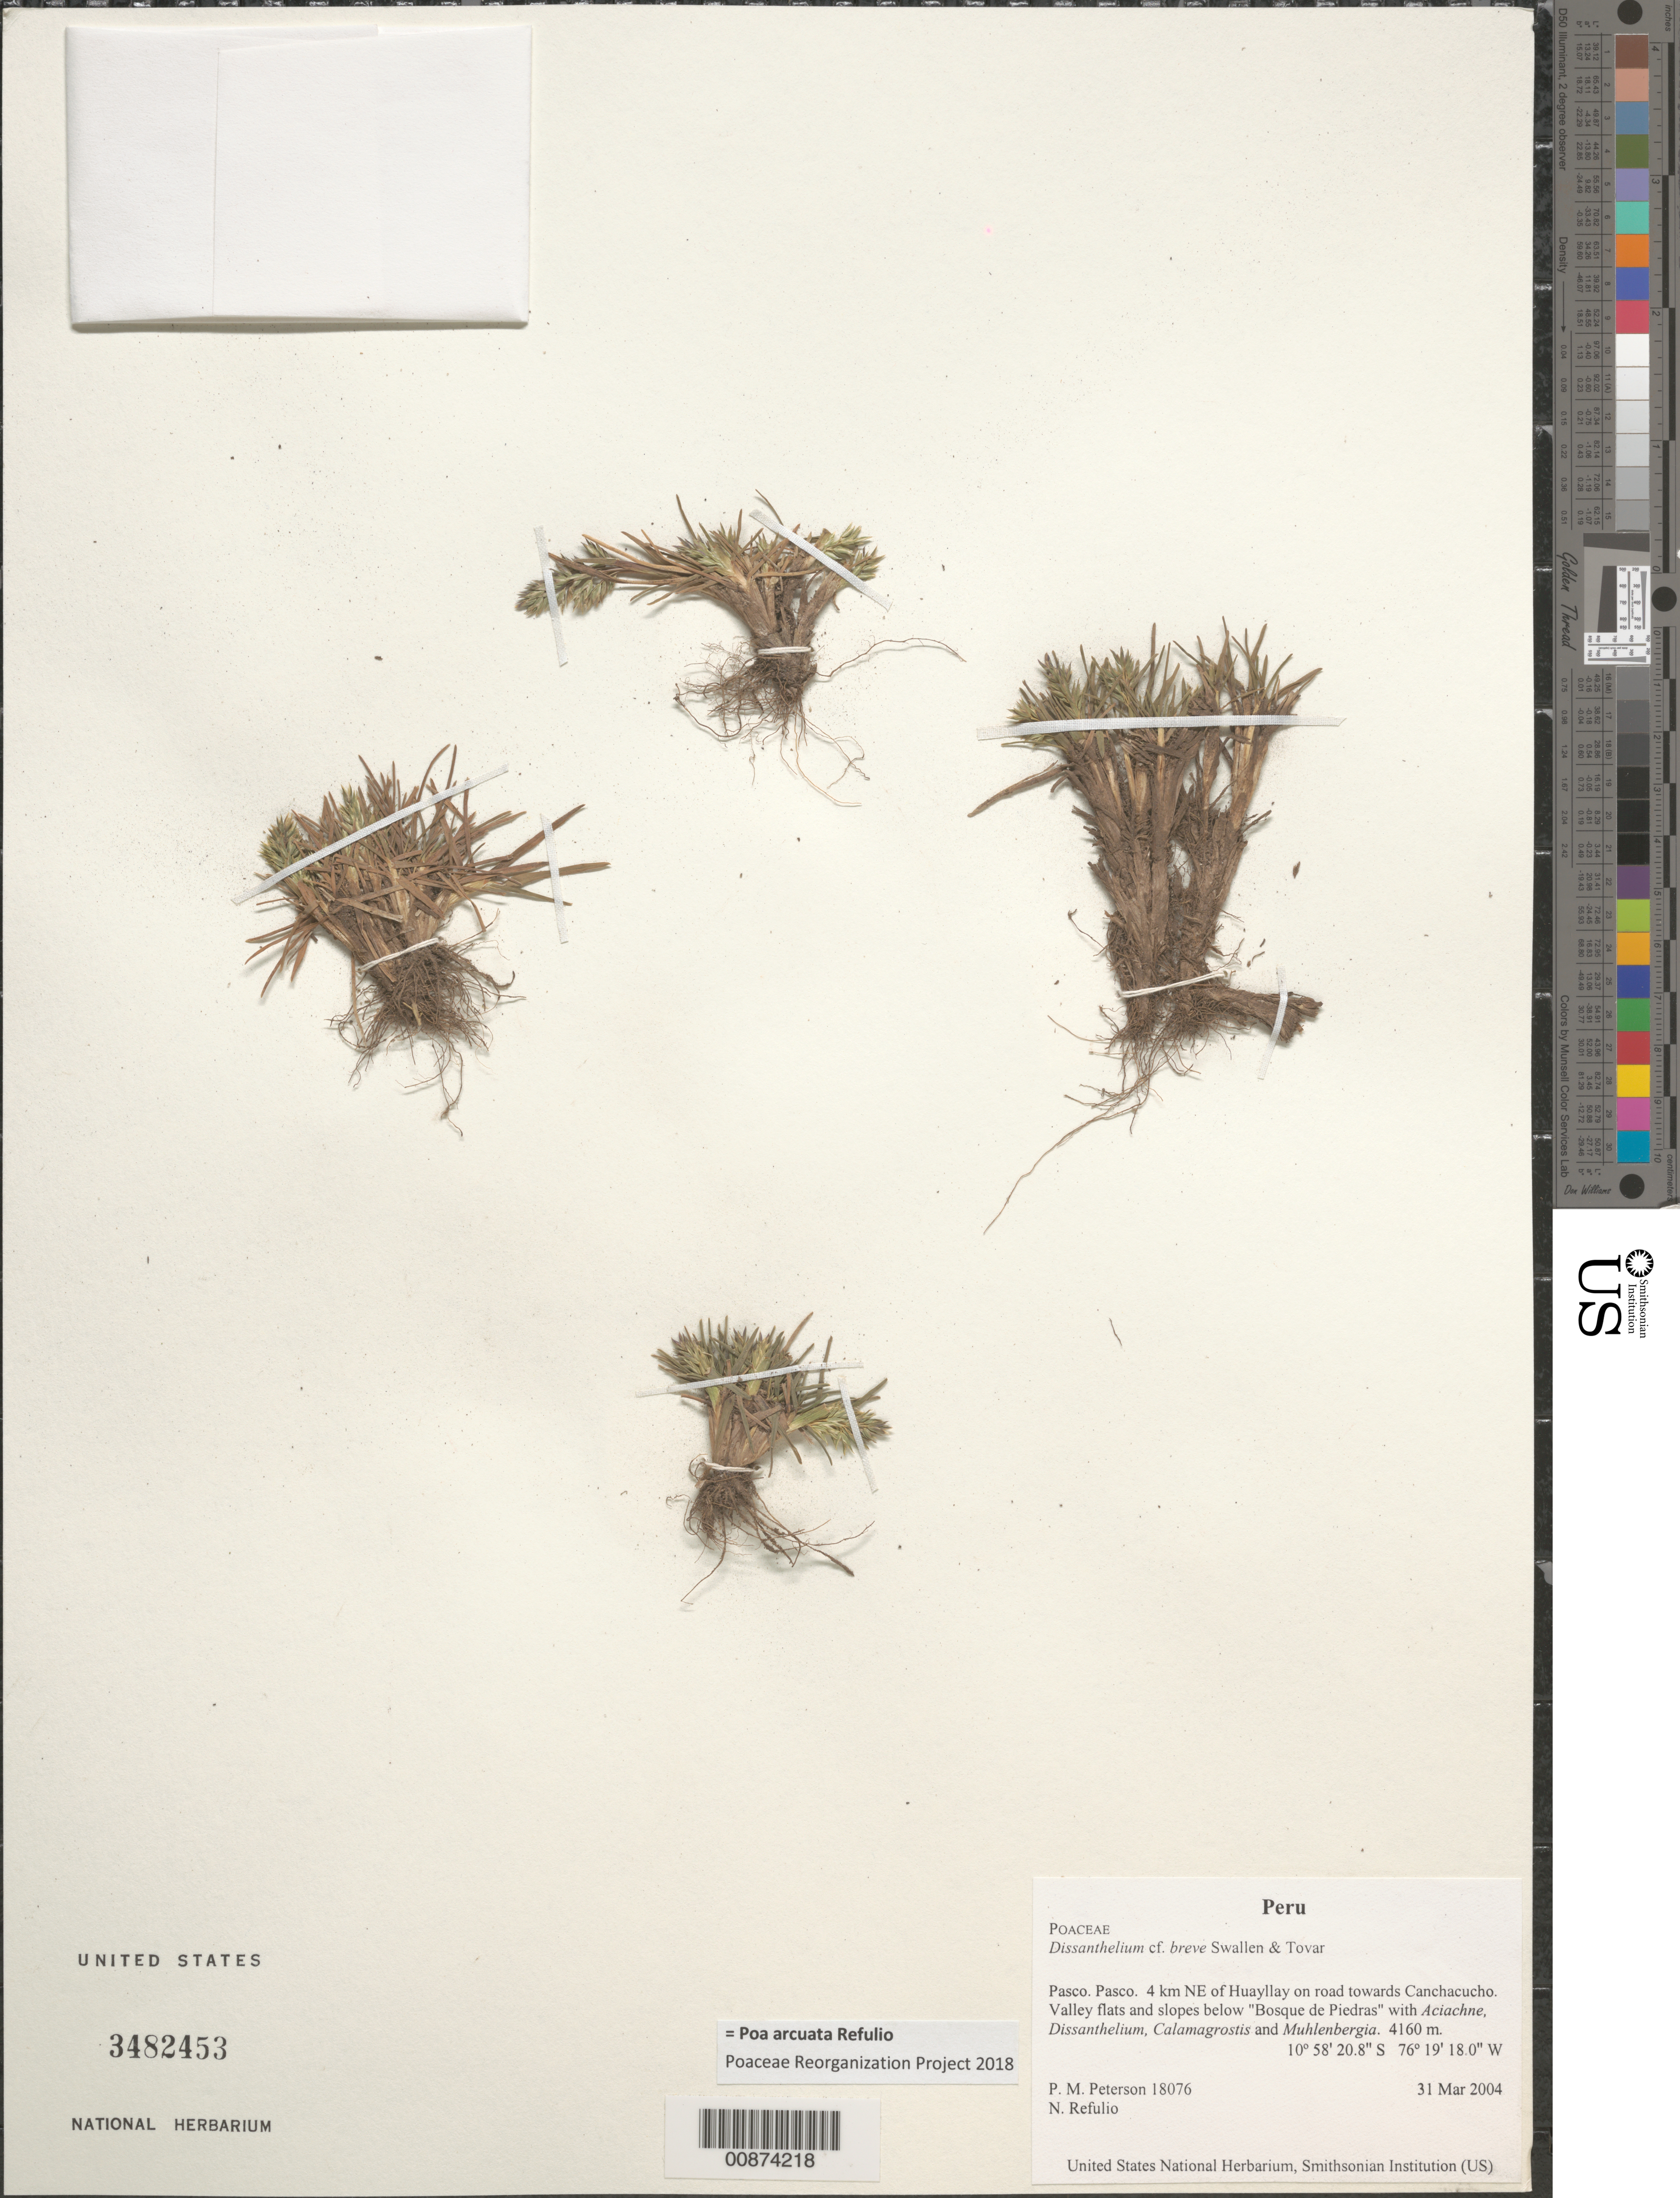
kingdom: Plantae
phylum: Tracheophyta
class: Liliopsida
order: Poales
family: Poaceae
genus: Poa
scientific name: Poa arcuata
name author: Refulio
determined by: Poaceae Reorganization Project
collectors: P. M. Peterson & N. Refulio-Rodríguez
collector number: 18076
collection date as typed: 31 Mar 2004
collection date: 2004-03-31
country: Peru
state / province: Pasco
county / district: Pasco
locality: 4 km NE of Huayllay on road towards Canchacucho. Valley flats and slopes below "Bosque de Piedras" with Aciachne, Dissanthelium, Calamagrostis and Muhlenbergia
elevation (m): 4160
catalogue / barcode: US 3482453